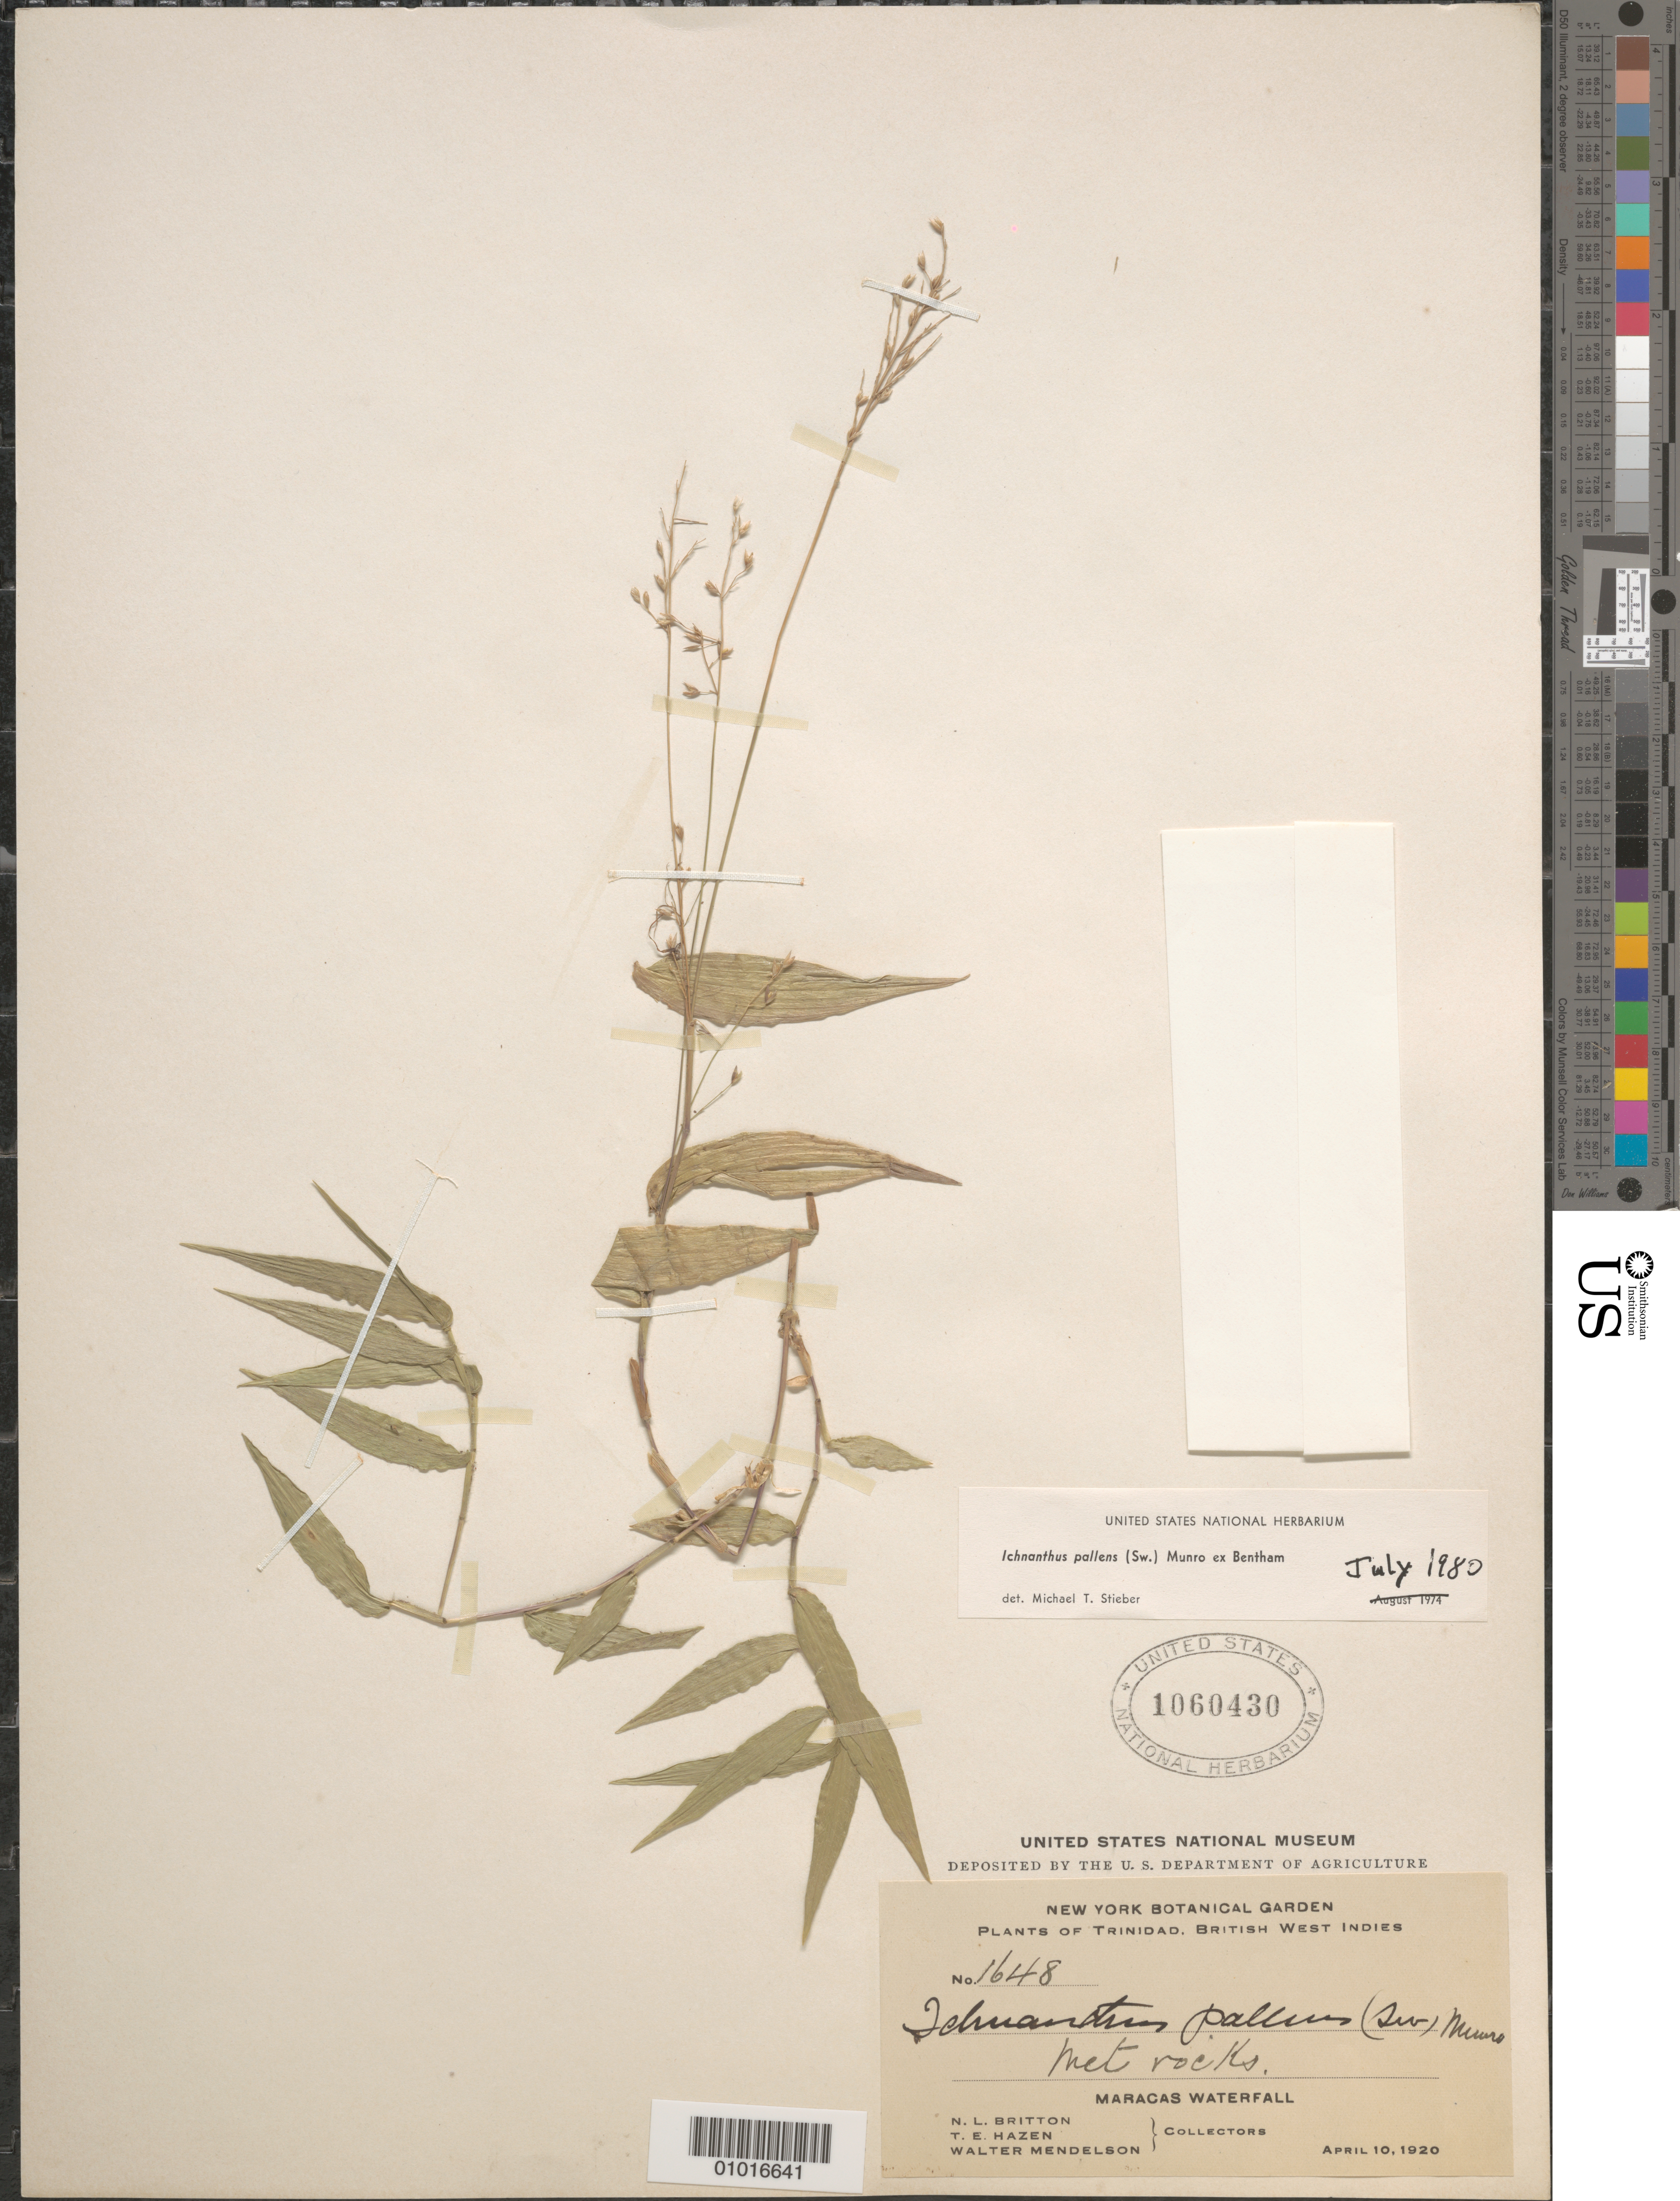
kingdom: Plantae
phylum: Tracheophyta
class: Liliopsida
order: Poales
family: Poaceae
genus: Ichnanthus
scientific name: Ichnanthus pallens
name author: (Sw.) Munro ex Benth.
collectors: N. Britton, T. E. Hazen & W. Mendelson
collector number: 1648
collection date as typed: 10 Apr 1920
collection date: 1920-04-10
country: Trinidad and Tobago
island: Trinidad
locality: Maracas Waterfall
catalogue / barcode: US 1060430